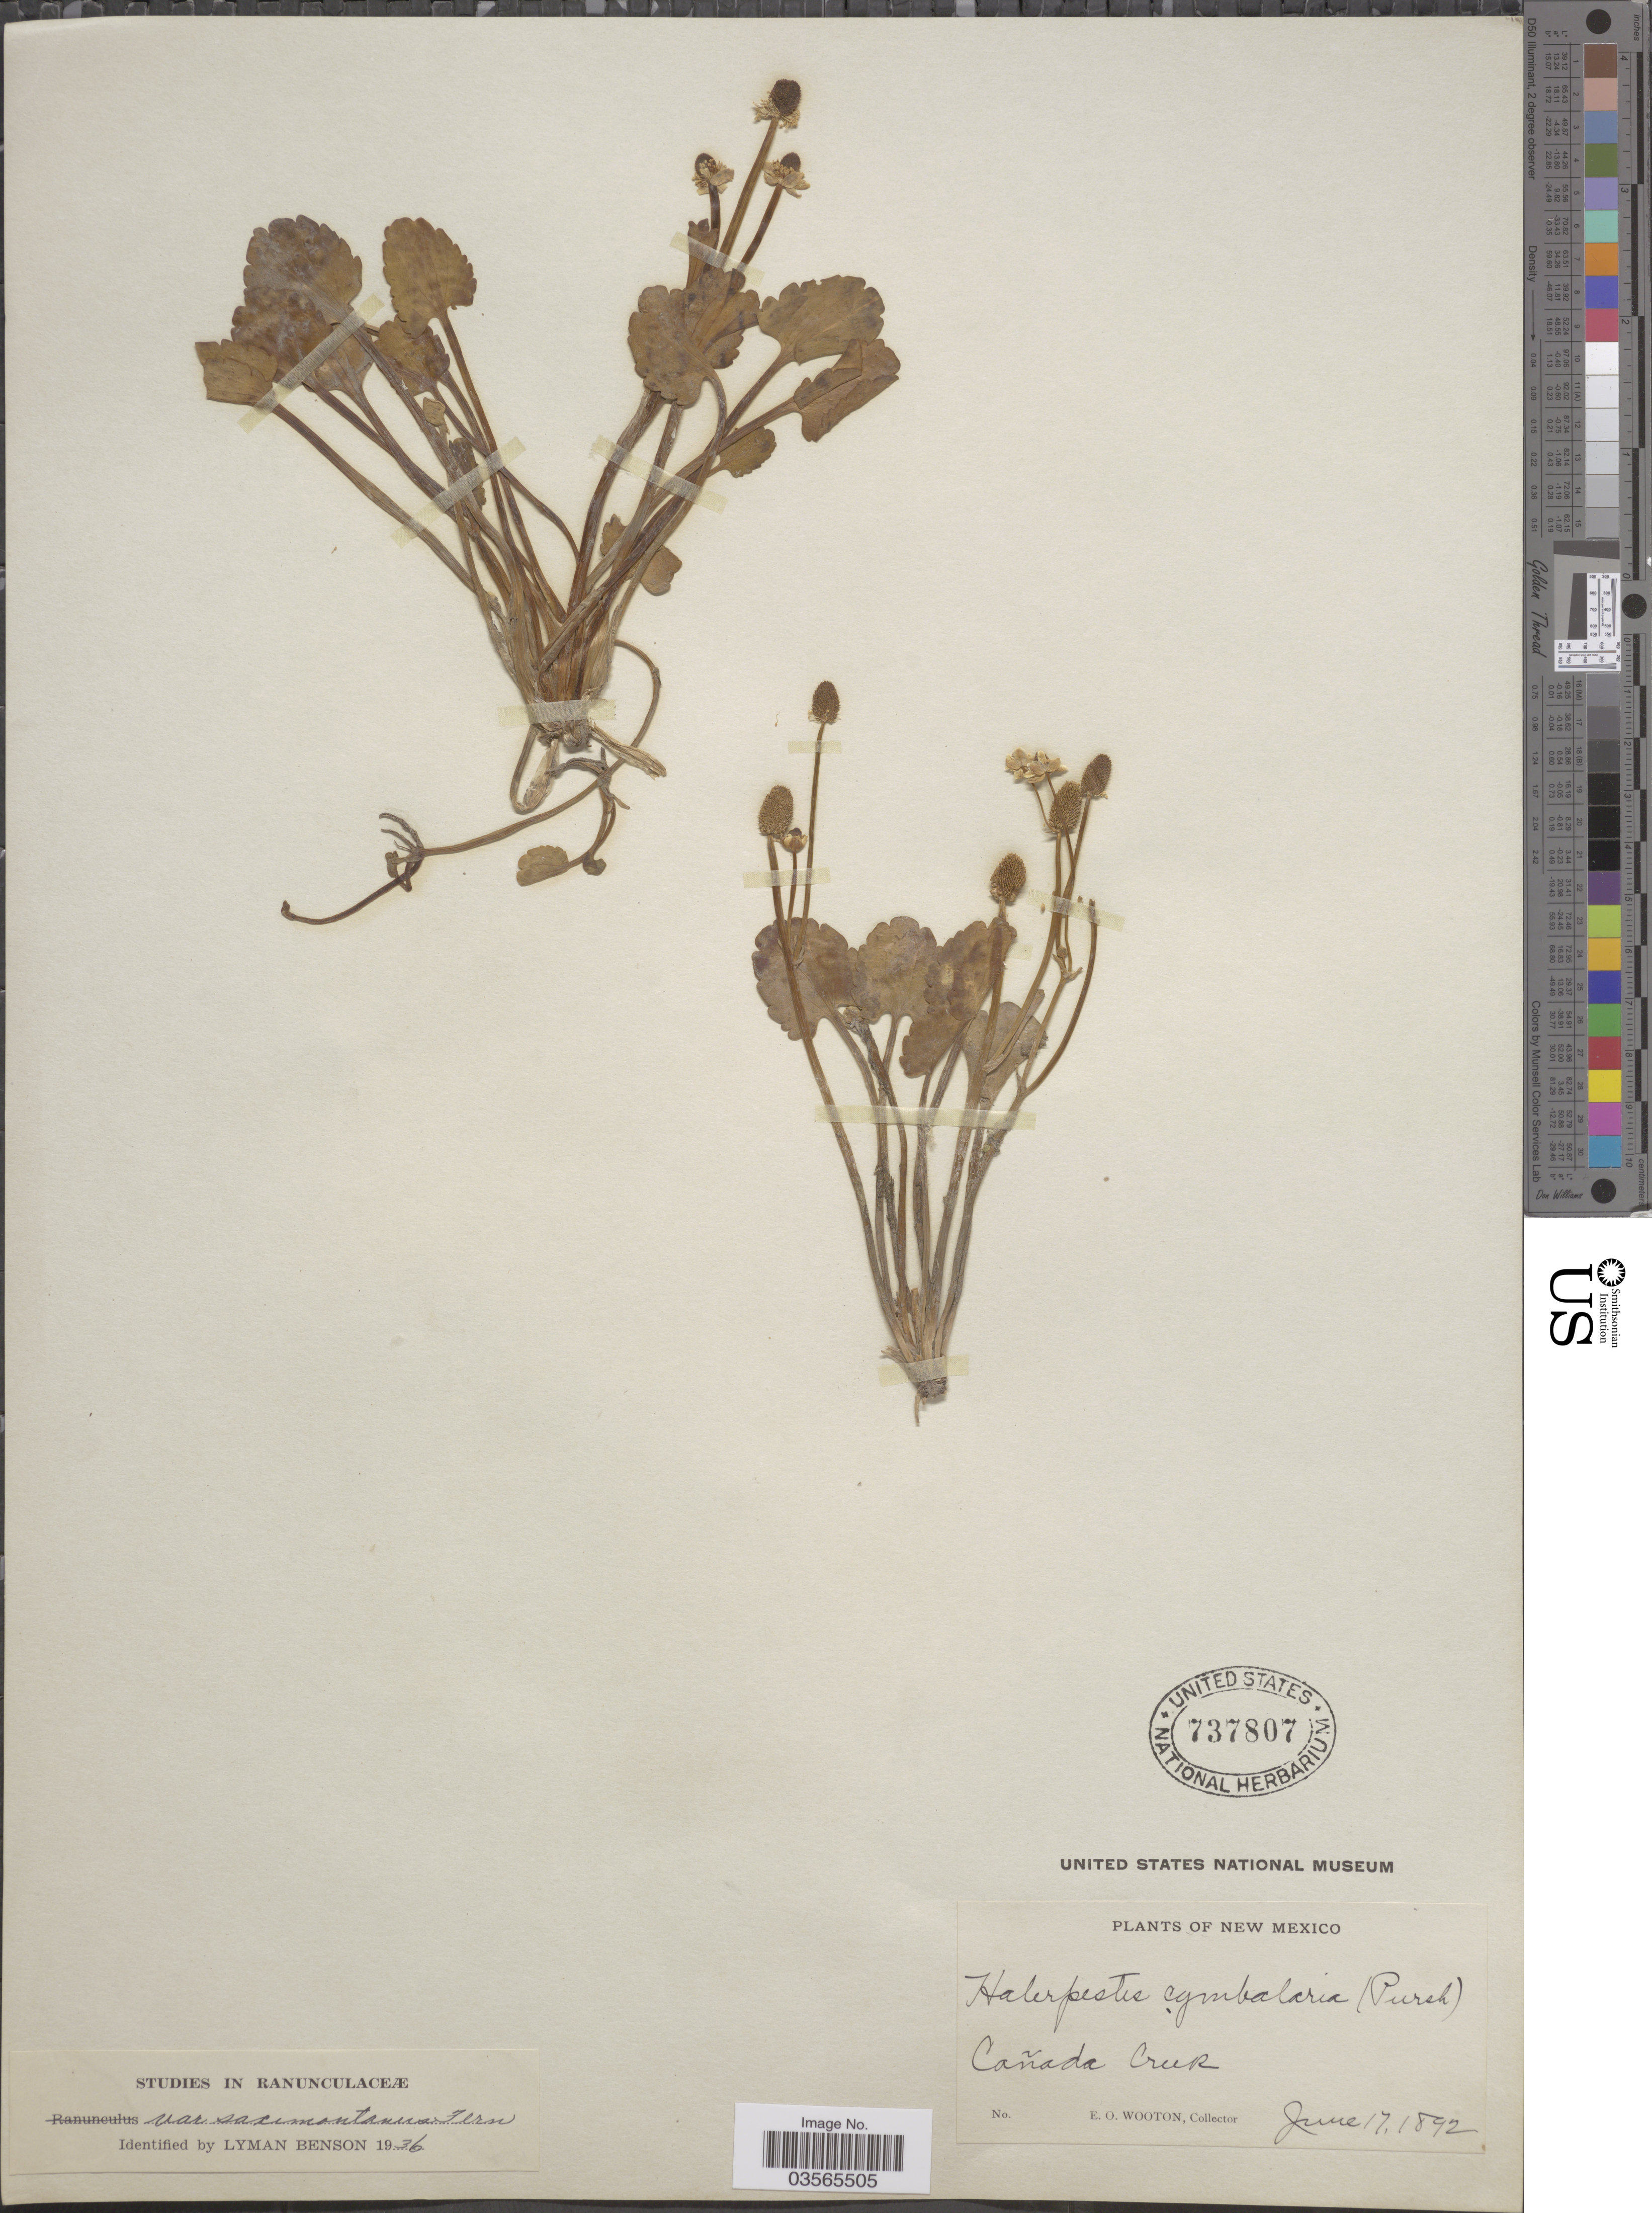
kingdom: Plantae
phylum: Tracheophyta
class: Magnoliopsida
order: Ranunculales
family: Ranunculaceae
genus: Halerpestes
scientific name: Halerpestes cymbalaria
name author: (Pursh) Greene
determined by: Strong, M. T., (US), Smithsonian Institution - National Museum of Natural History (UNITED STATES)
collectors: E. O. Wooton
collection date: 1892-06-17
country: United States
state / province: New Mexico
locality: Cañada Creek.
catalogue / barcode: US 737807